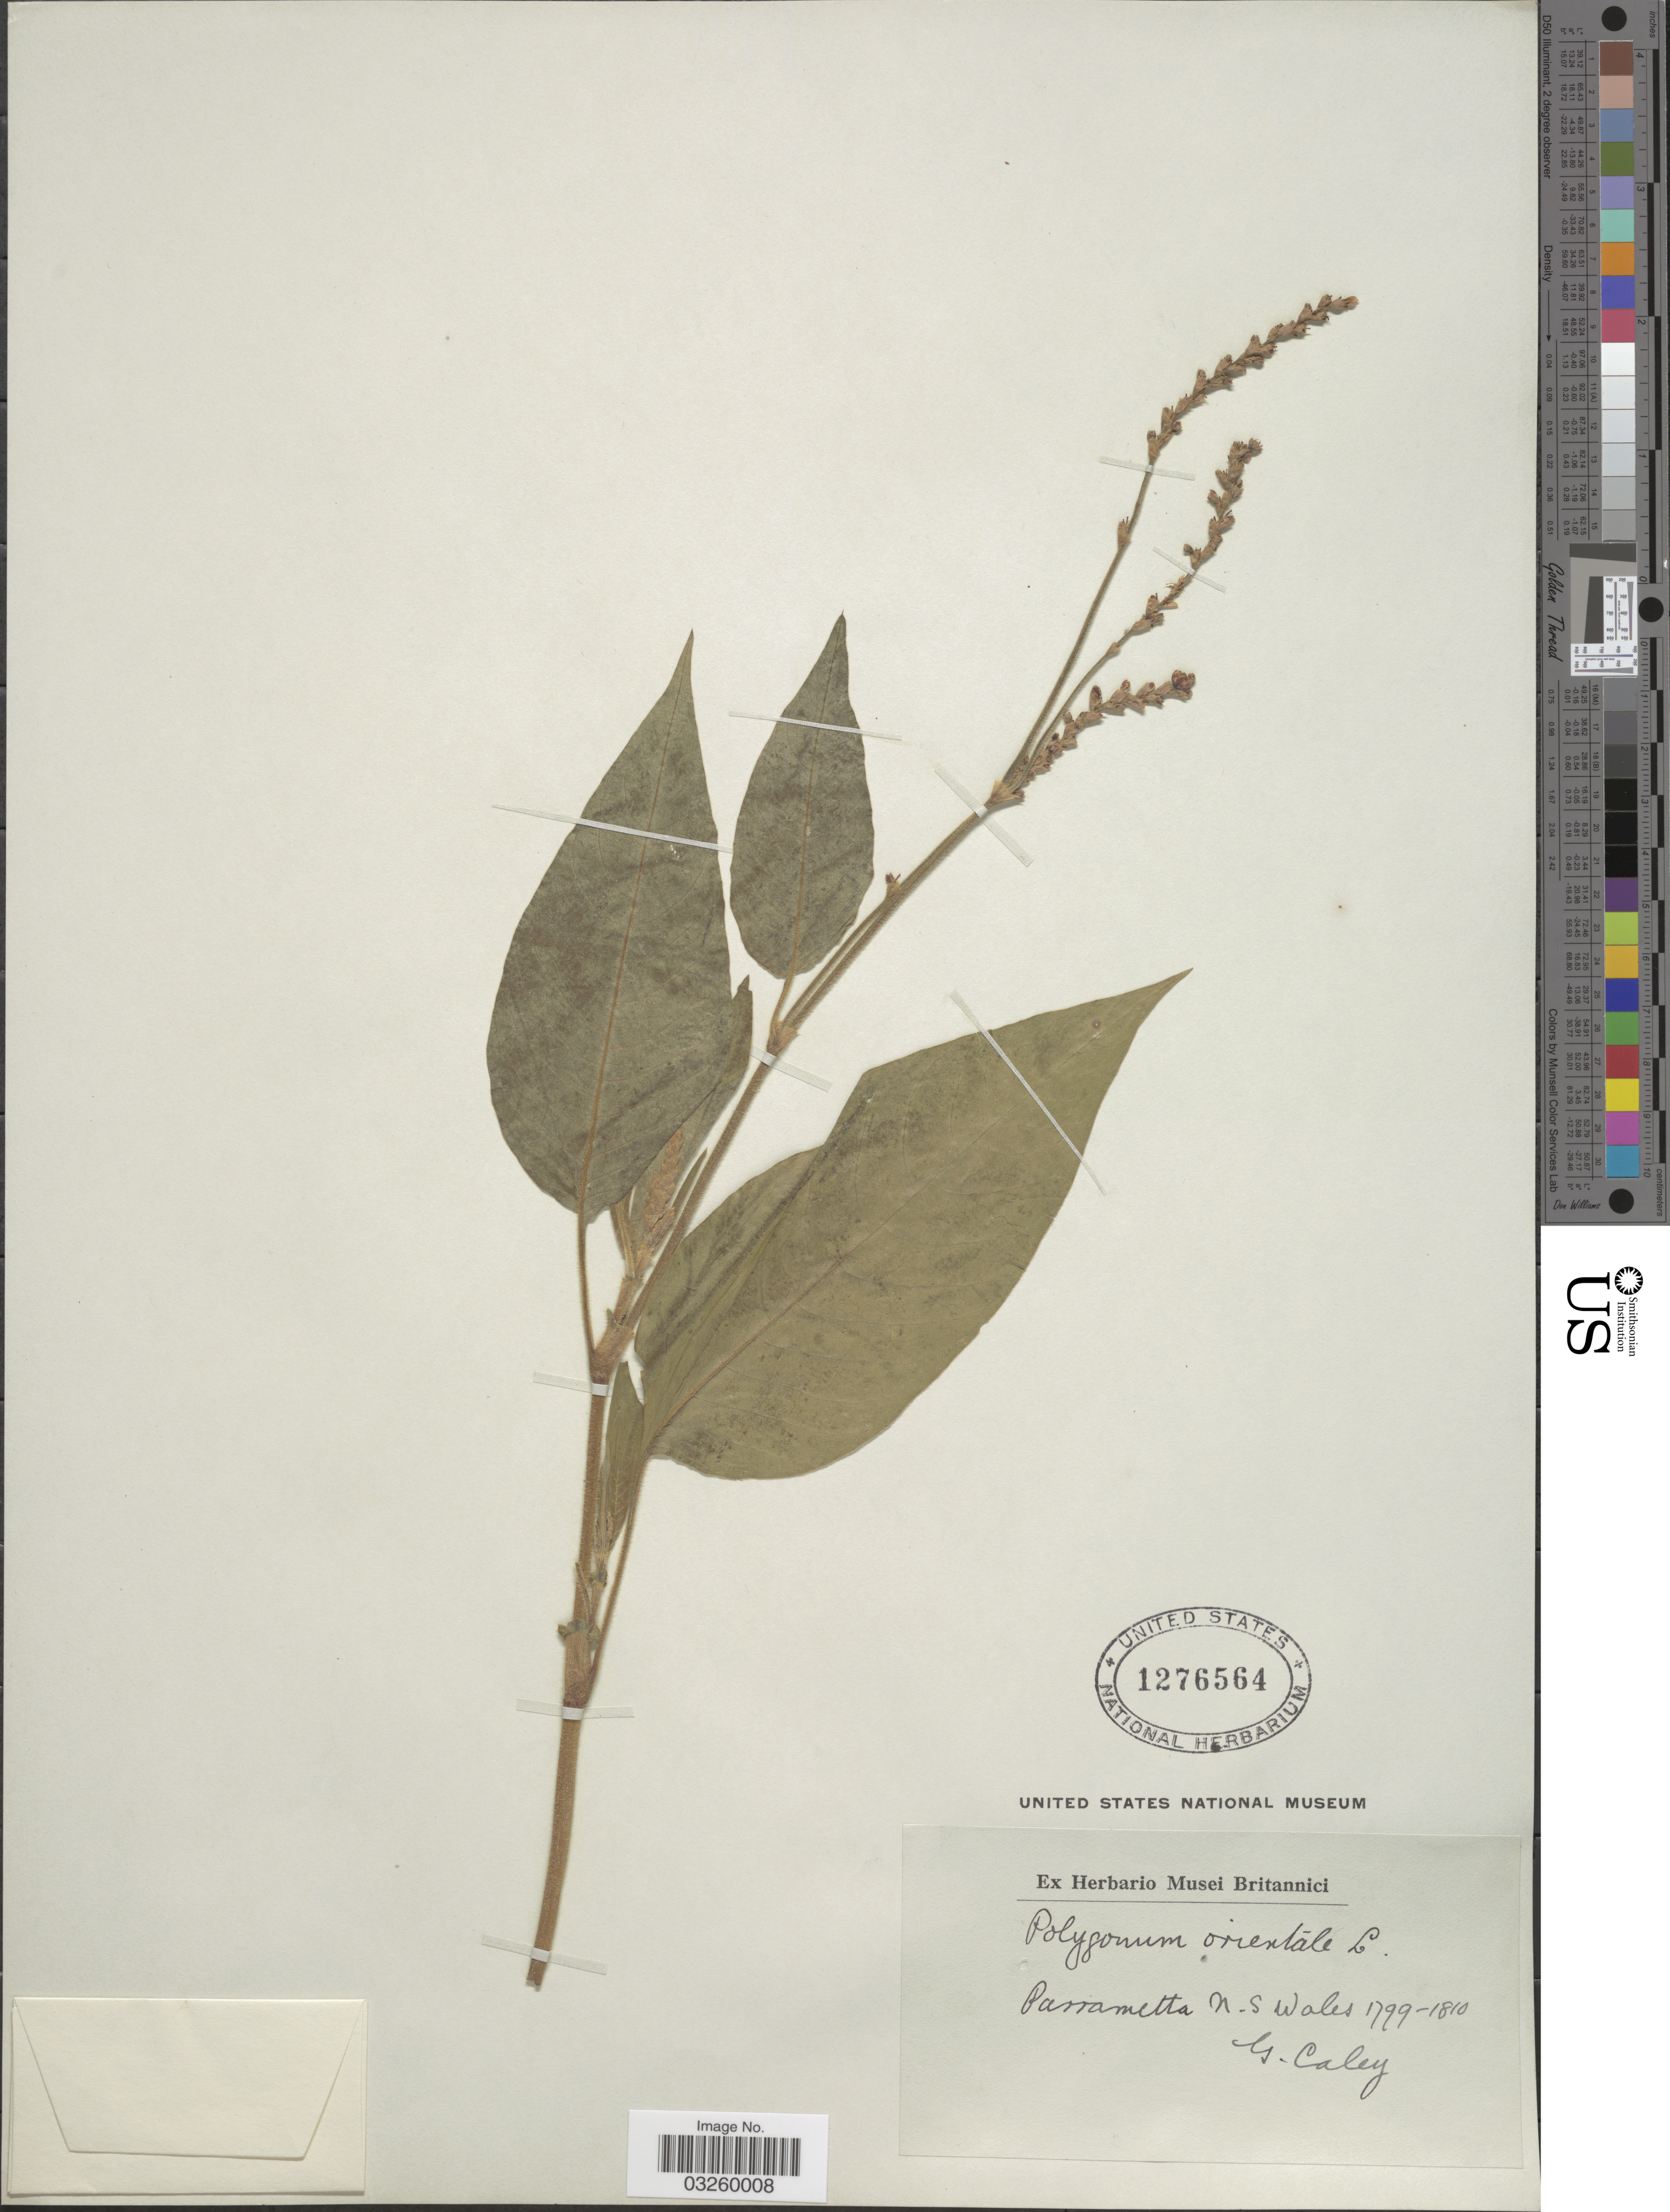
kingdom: Plantae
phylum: Tracheophyta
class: Magnoliopsida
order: Caryophyllales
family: Polygonaceae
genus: Polygonum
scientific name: Polygonum orientale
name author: L.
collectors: G. Caley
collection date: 1799/1810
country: Australia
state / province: New South Wales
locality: Parrametta.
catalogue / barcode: US 1276564